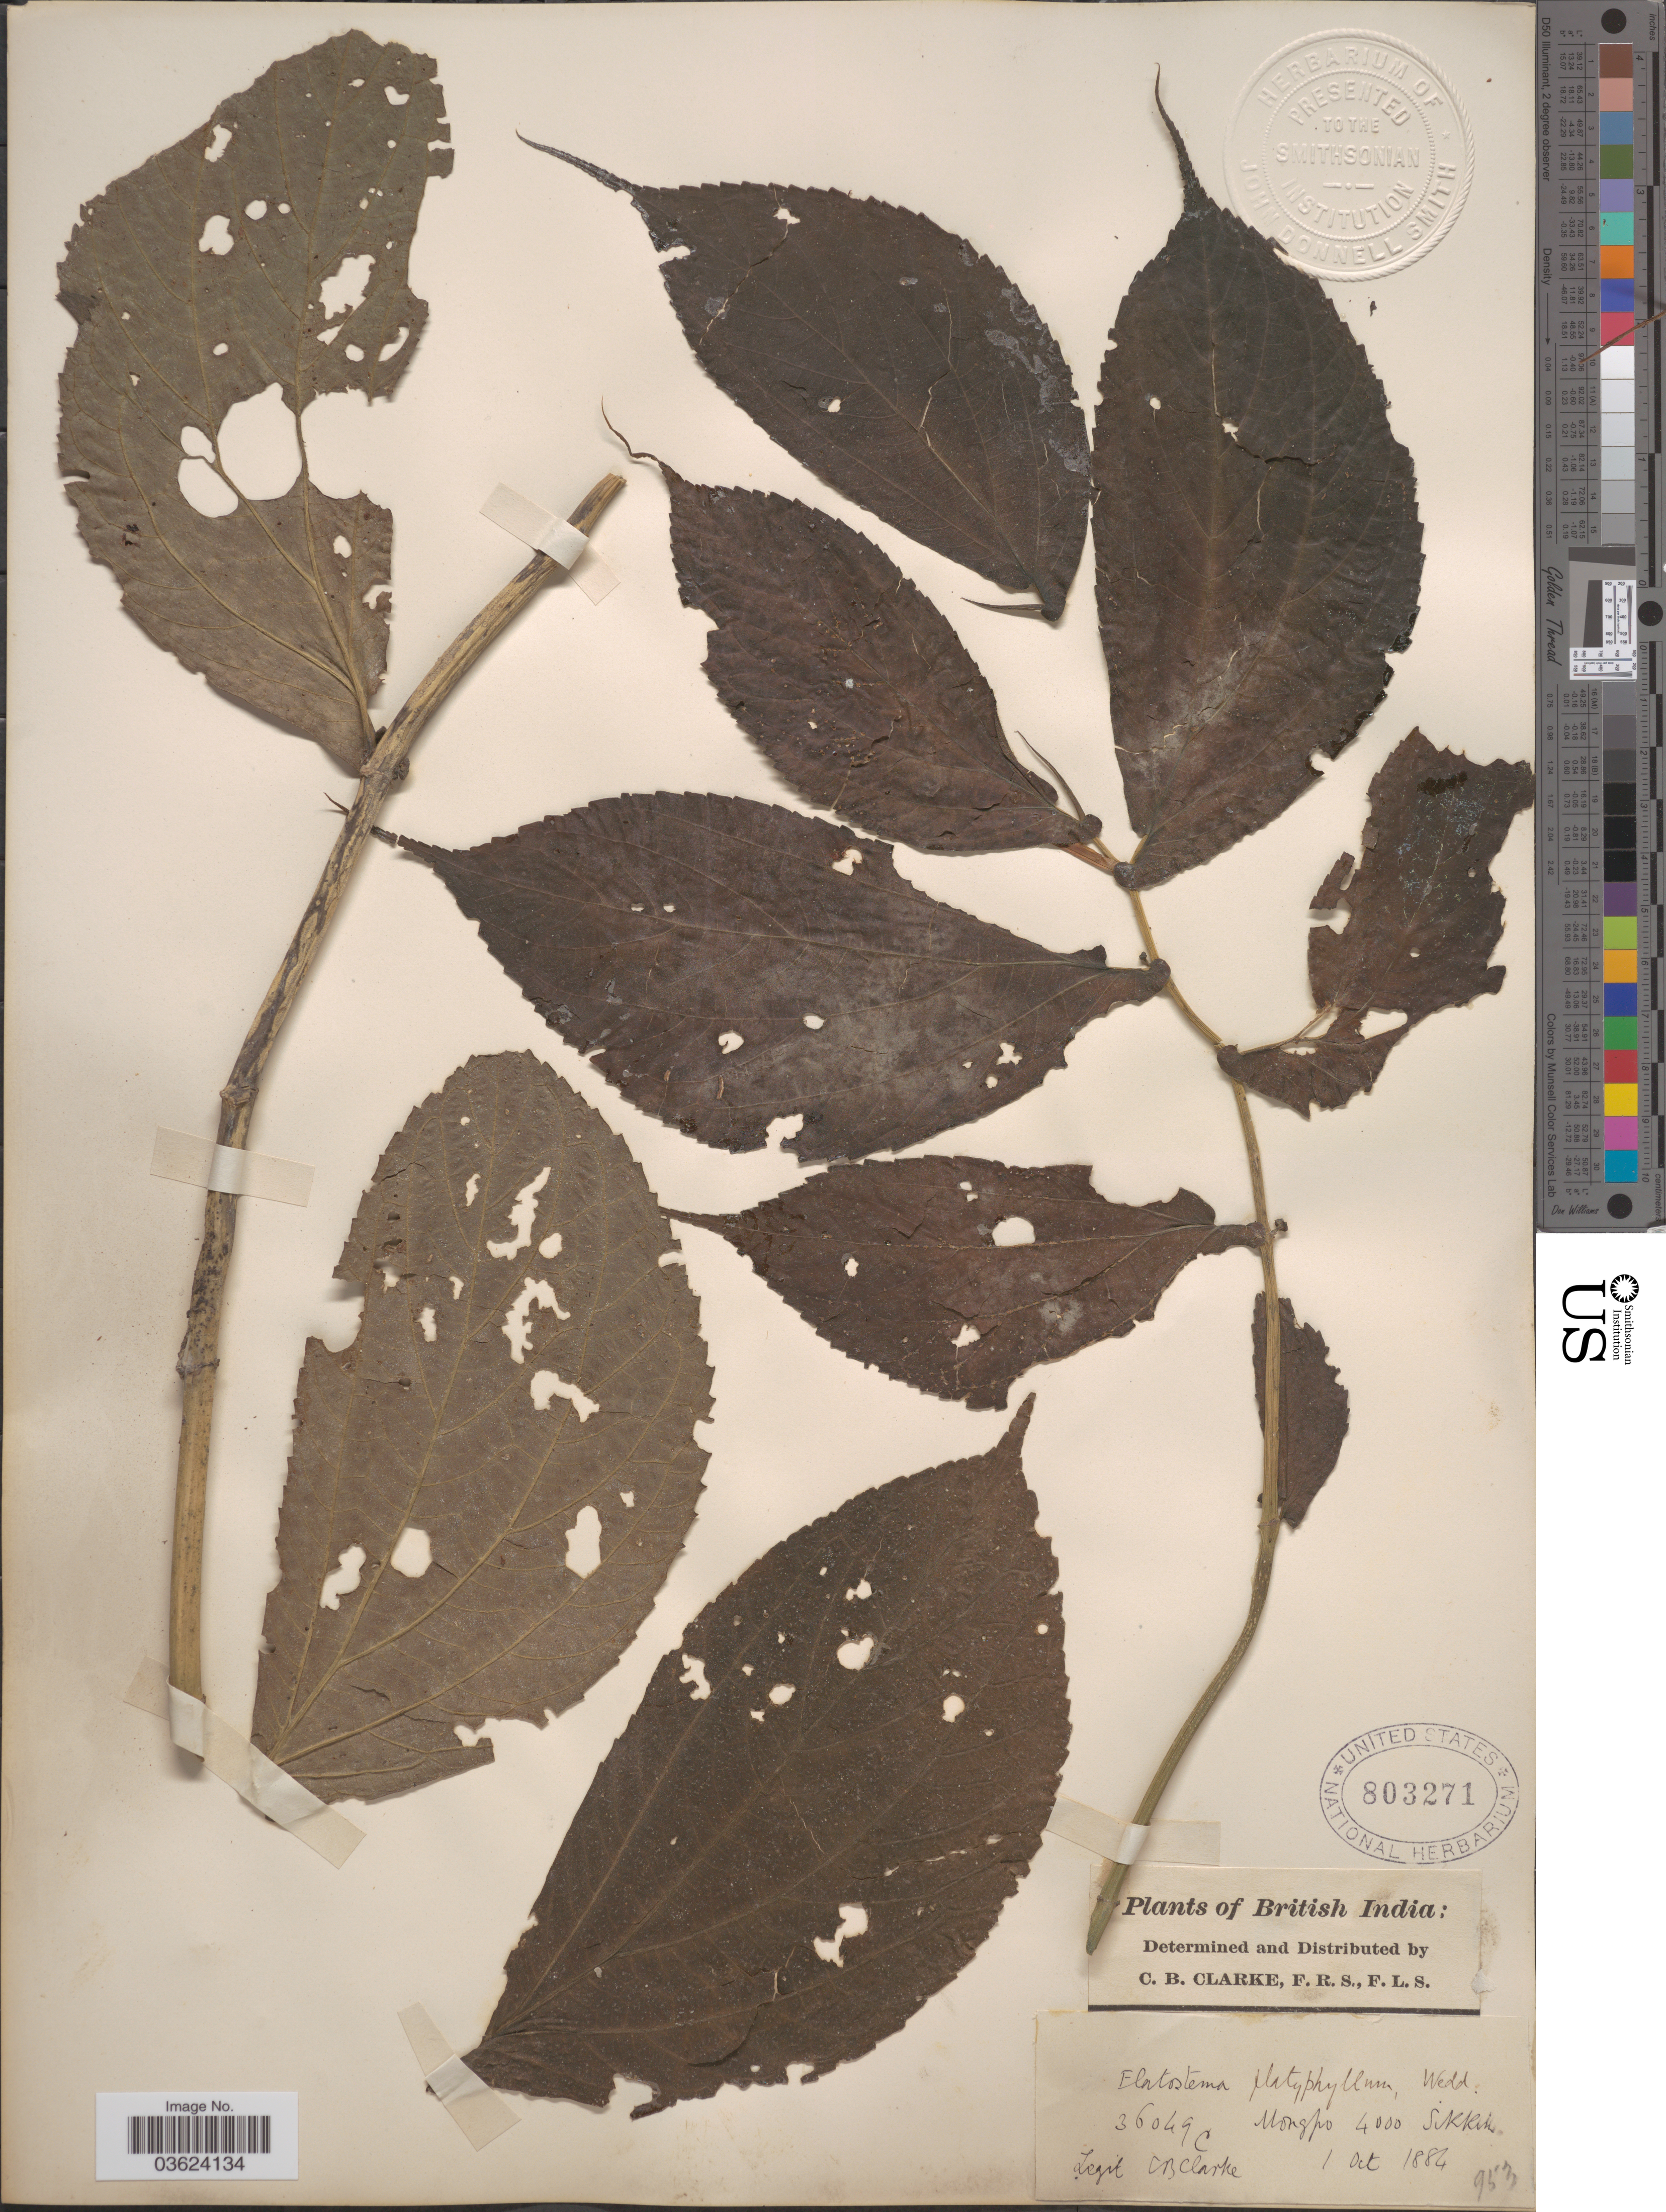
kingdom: Plantae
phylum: Tracheophyta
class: Magnoliopsida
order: Rosales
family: Urticaceae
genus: Elatostema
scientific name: Elatostema platyphyllum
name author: Wedd.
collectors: C. B. Clarke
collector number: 36049C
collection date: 1884-10-01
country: India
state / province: Sikkim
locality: British India. Mongpo.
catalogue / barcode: US 803271